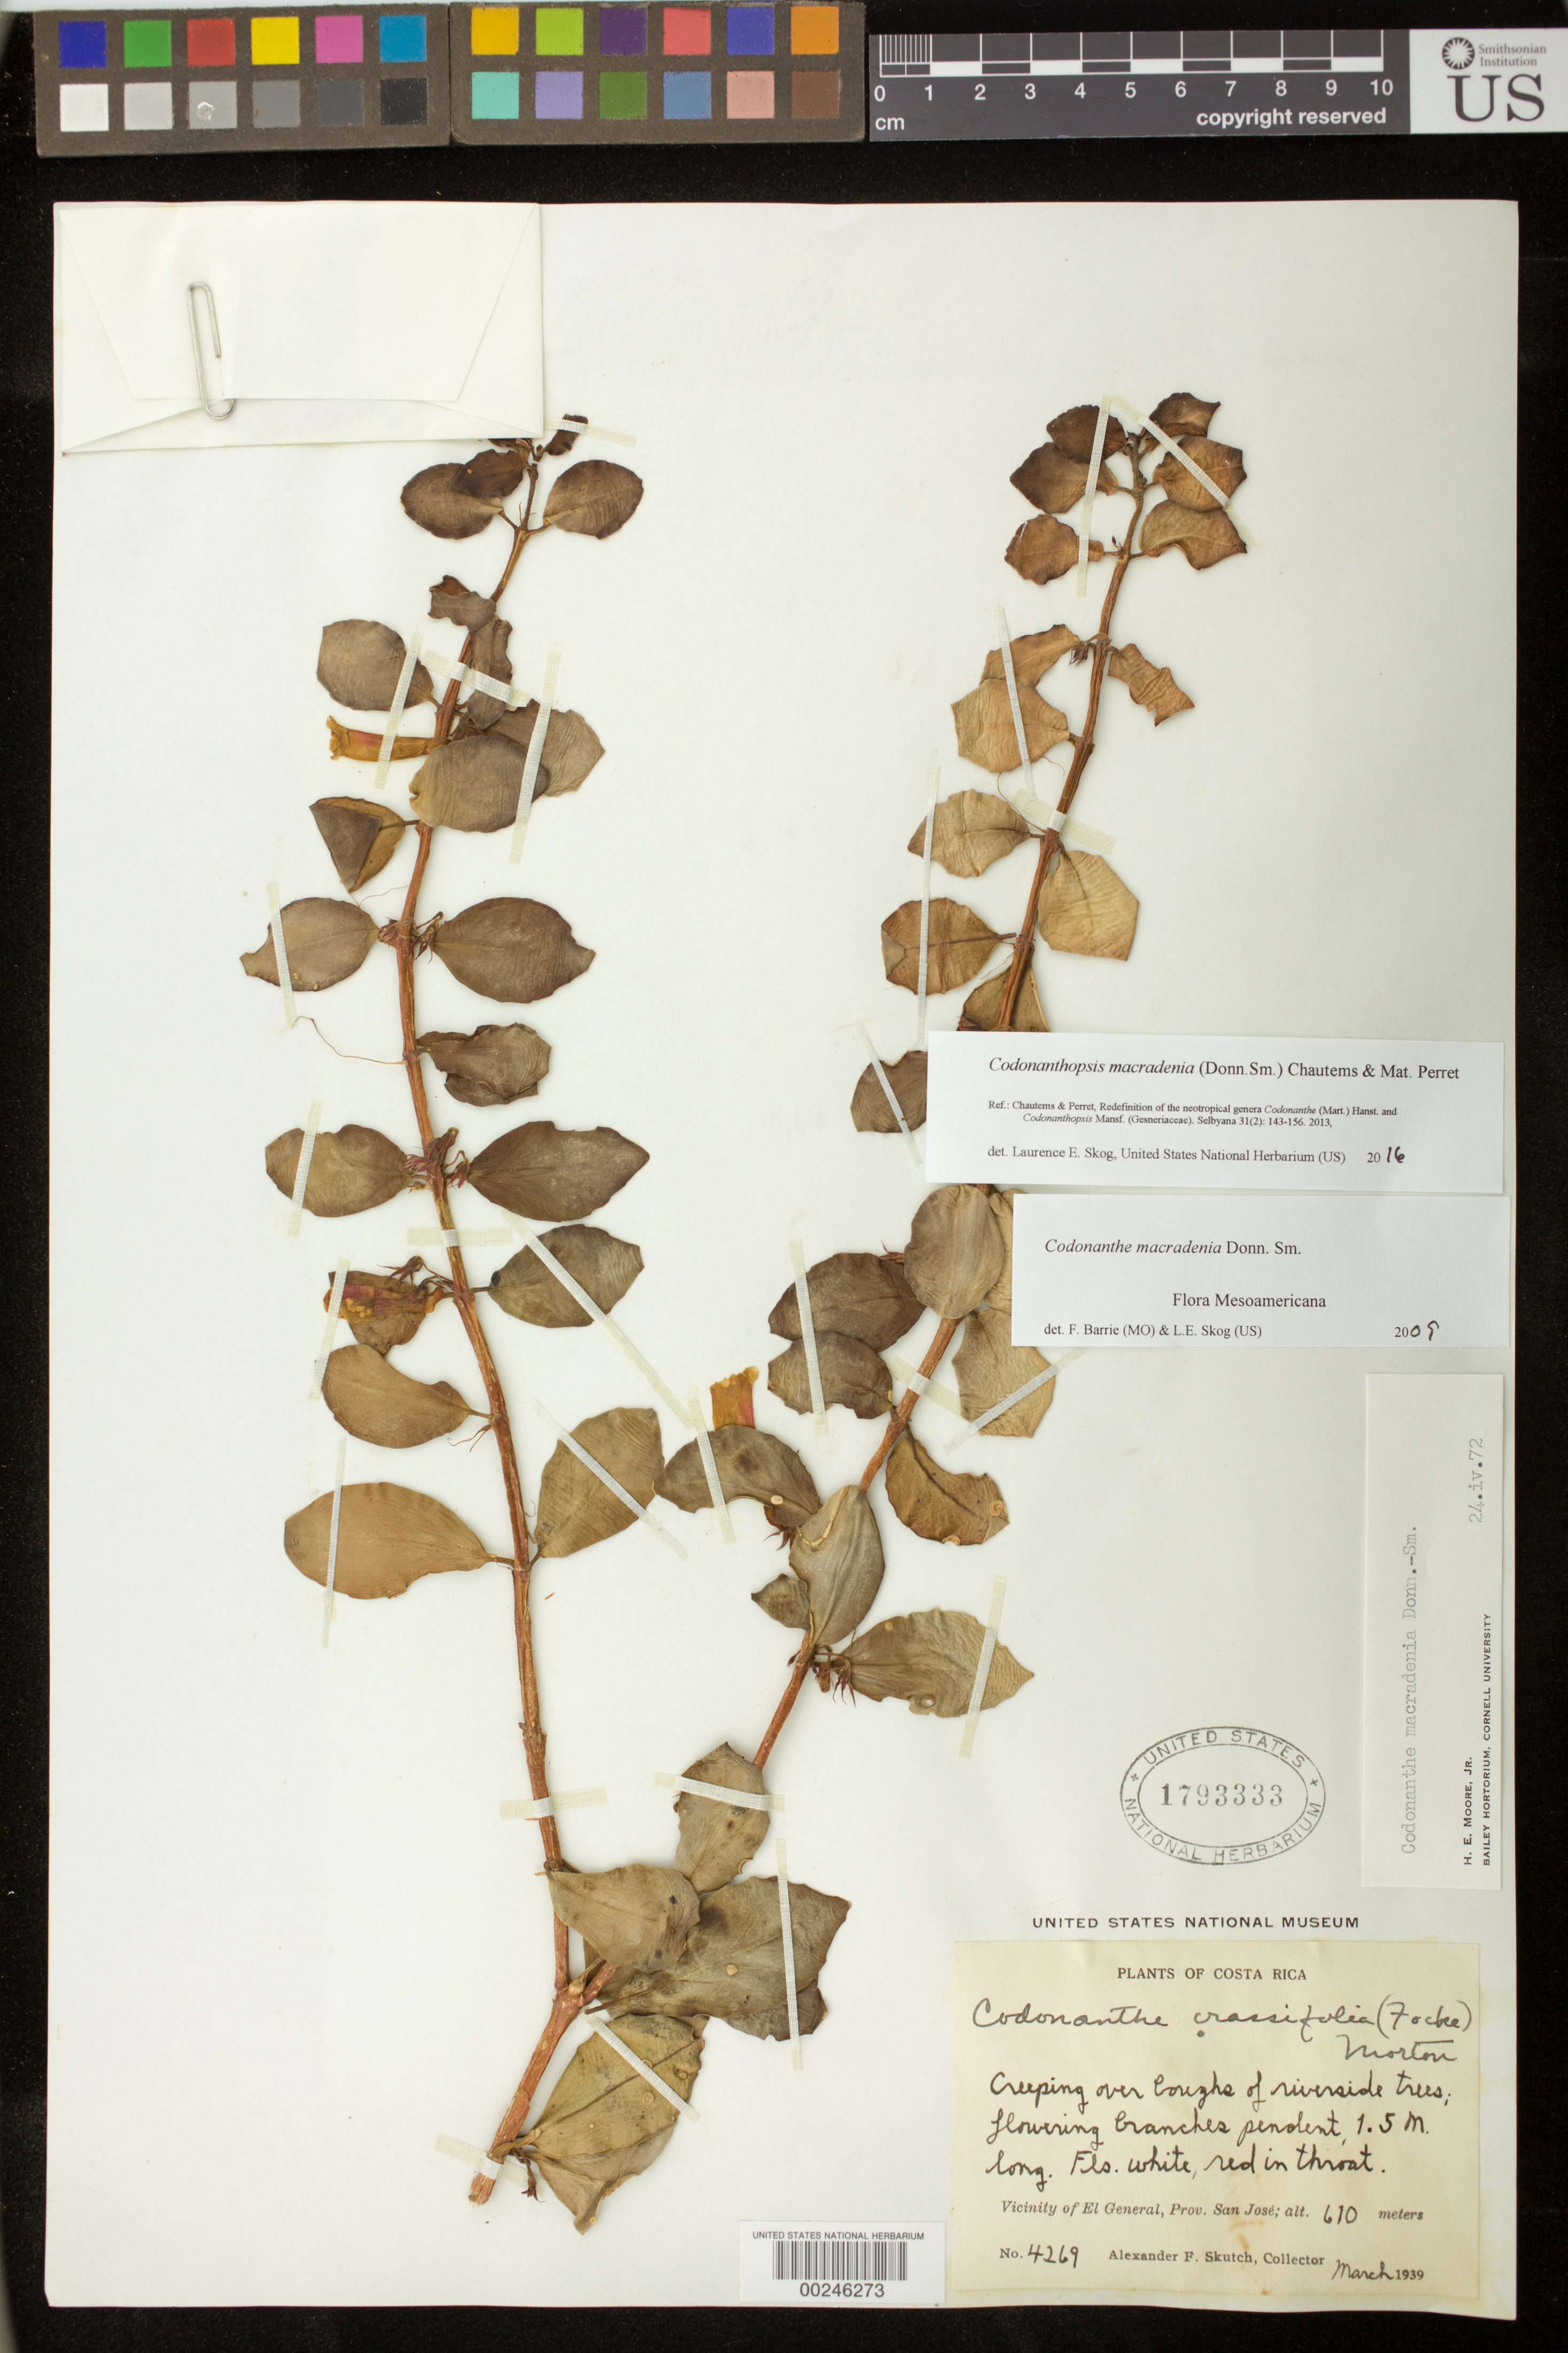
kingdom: Plantae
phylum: Tracheophyta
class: Magnoliopsida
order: Lamiales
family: Gesneriaceae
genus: Codonanthopsis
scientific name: Codonanthopsis macradenia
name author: (Donn. Sm.) Chautems & Mat.Perret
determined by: Skog, Laurence E.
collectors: A. F. Skutch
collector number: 4269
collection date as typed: Mar 1939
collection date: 1939-03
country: Costa Rica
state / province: San José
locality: Vicinity of El General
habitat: Creeping over boughs of riverside trees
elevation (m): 610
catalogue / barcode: US 1793333